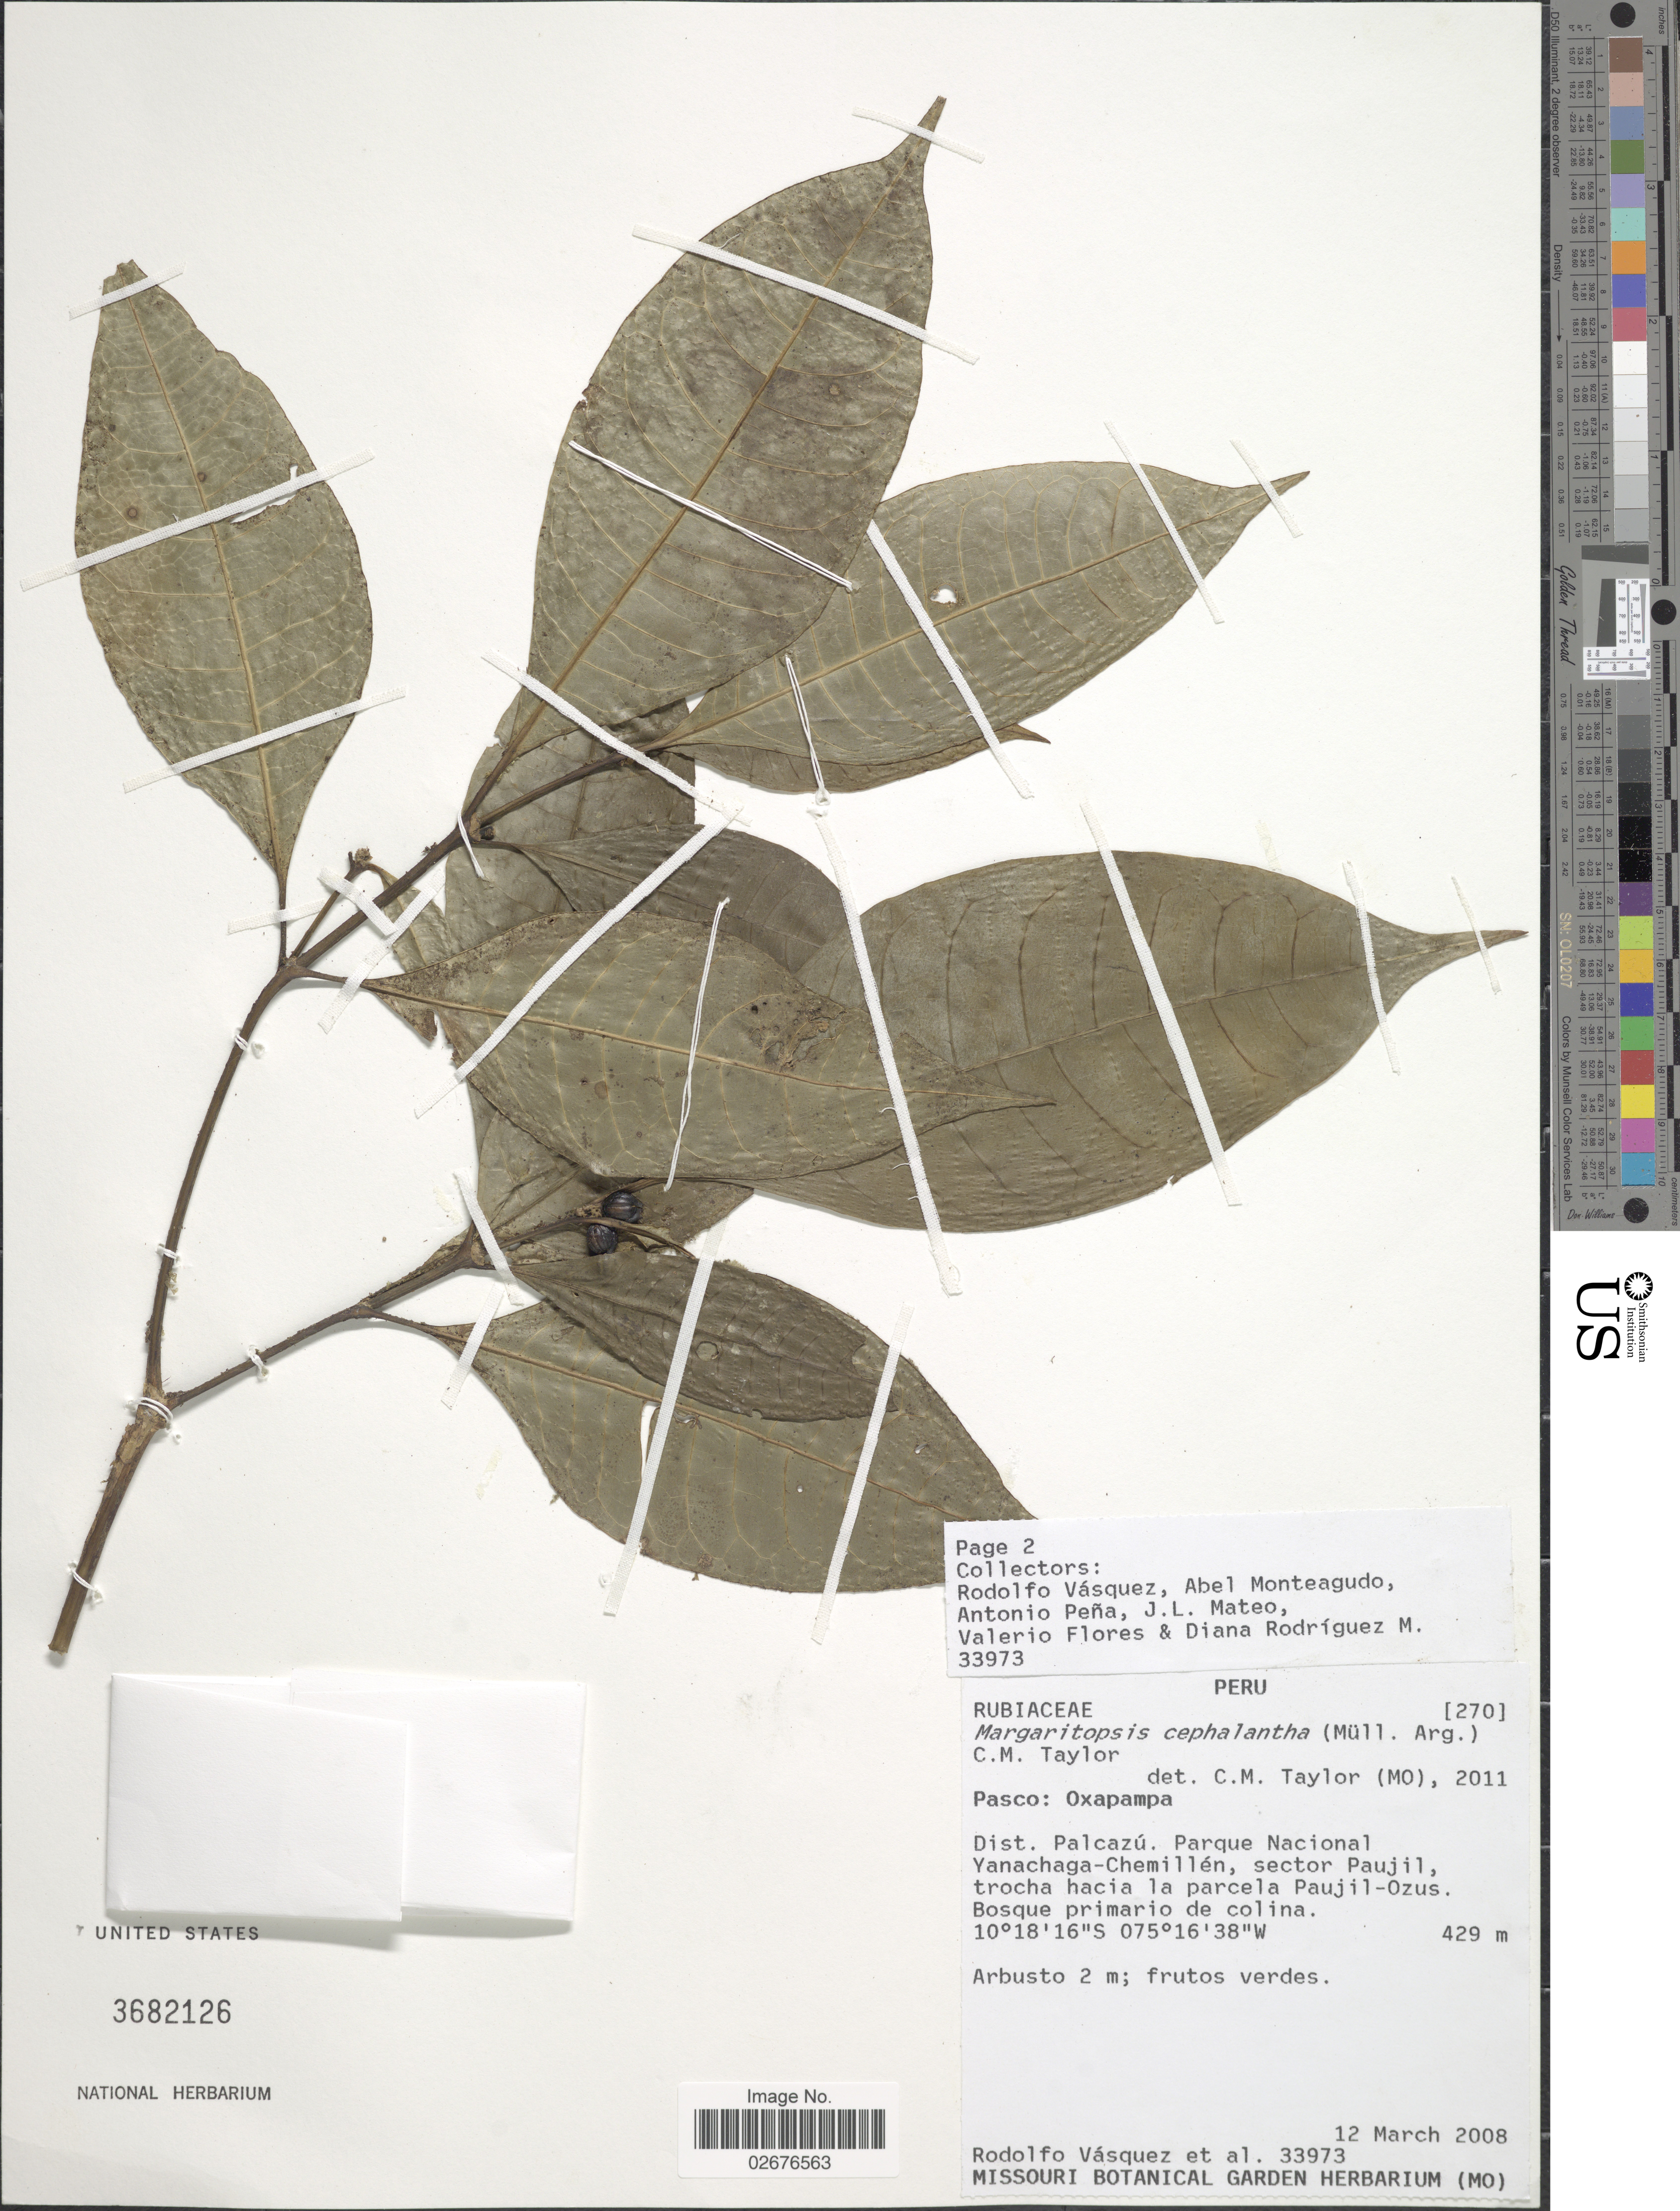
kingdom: Plantae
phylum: Tracheophyta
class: Magnoliopsida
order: Gentianales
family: Rubiaceae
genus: Margaritopsis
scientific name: Margaritopsis cephalantha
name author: (Müll. Arg.) C.M. Taylor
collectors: R. Vásquez & et al.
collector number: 33973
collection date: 2008-03-12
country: Peru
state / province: Pasco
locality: Oxapampa, Dist. Palcazu, Parque Nacional, Yanachaga-Chemillen, sector Paujil, trocha hacia la parcela Paujil-Ozus, Bosque primario de colina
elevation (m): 429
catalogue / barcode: US 3682126